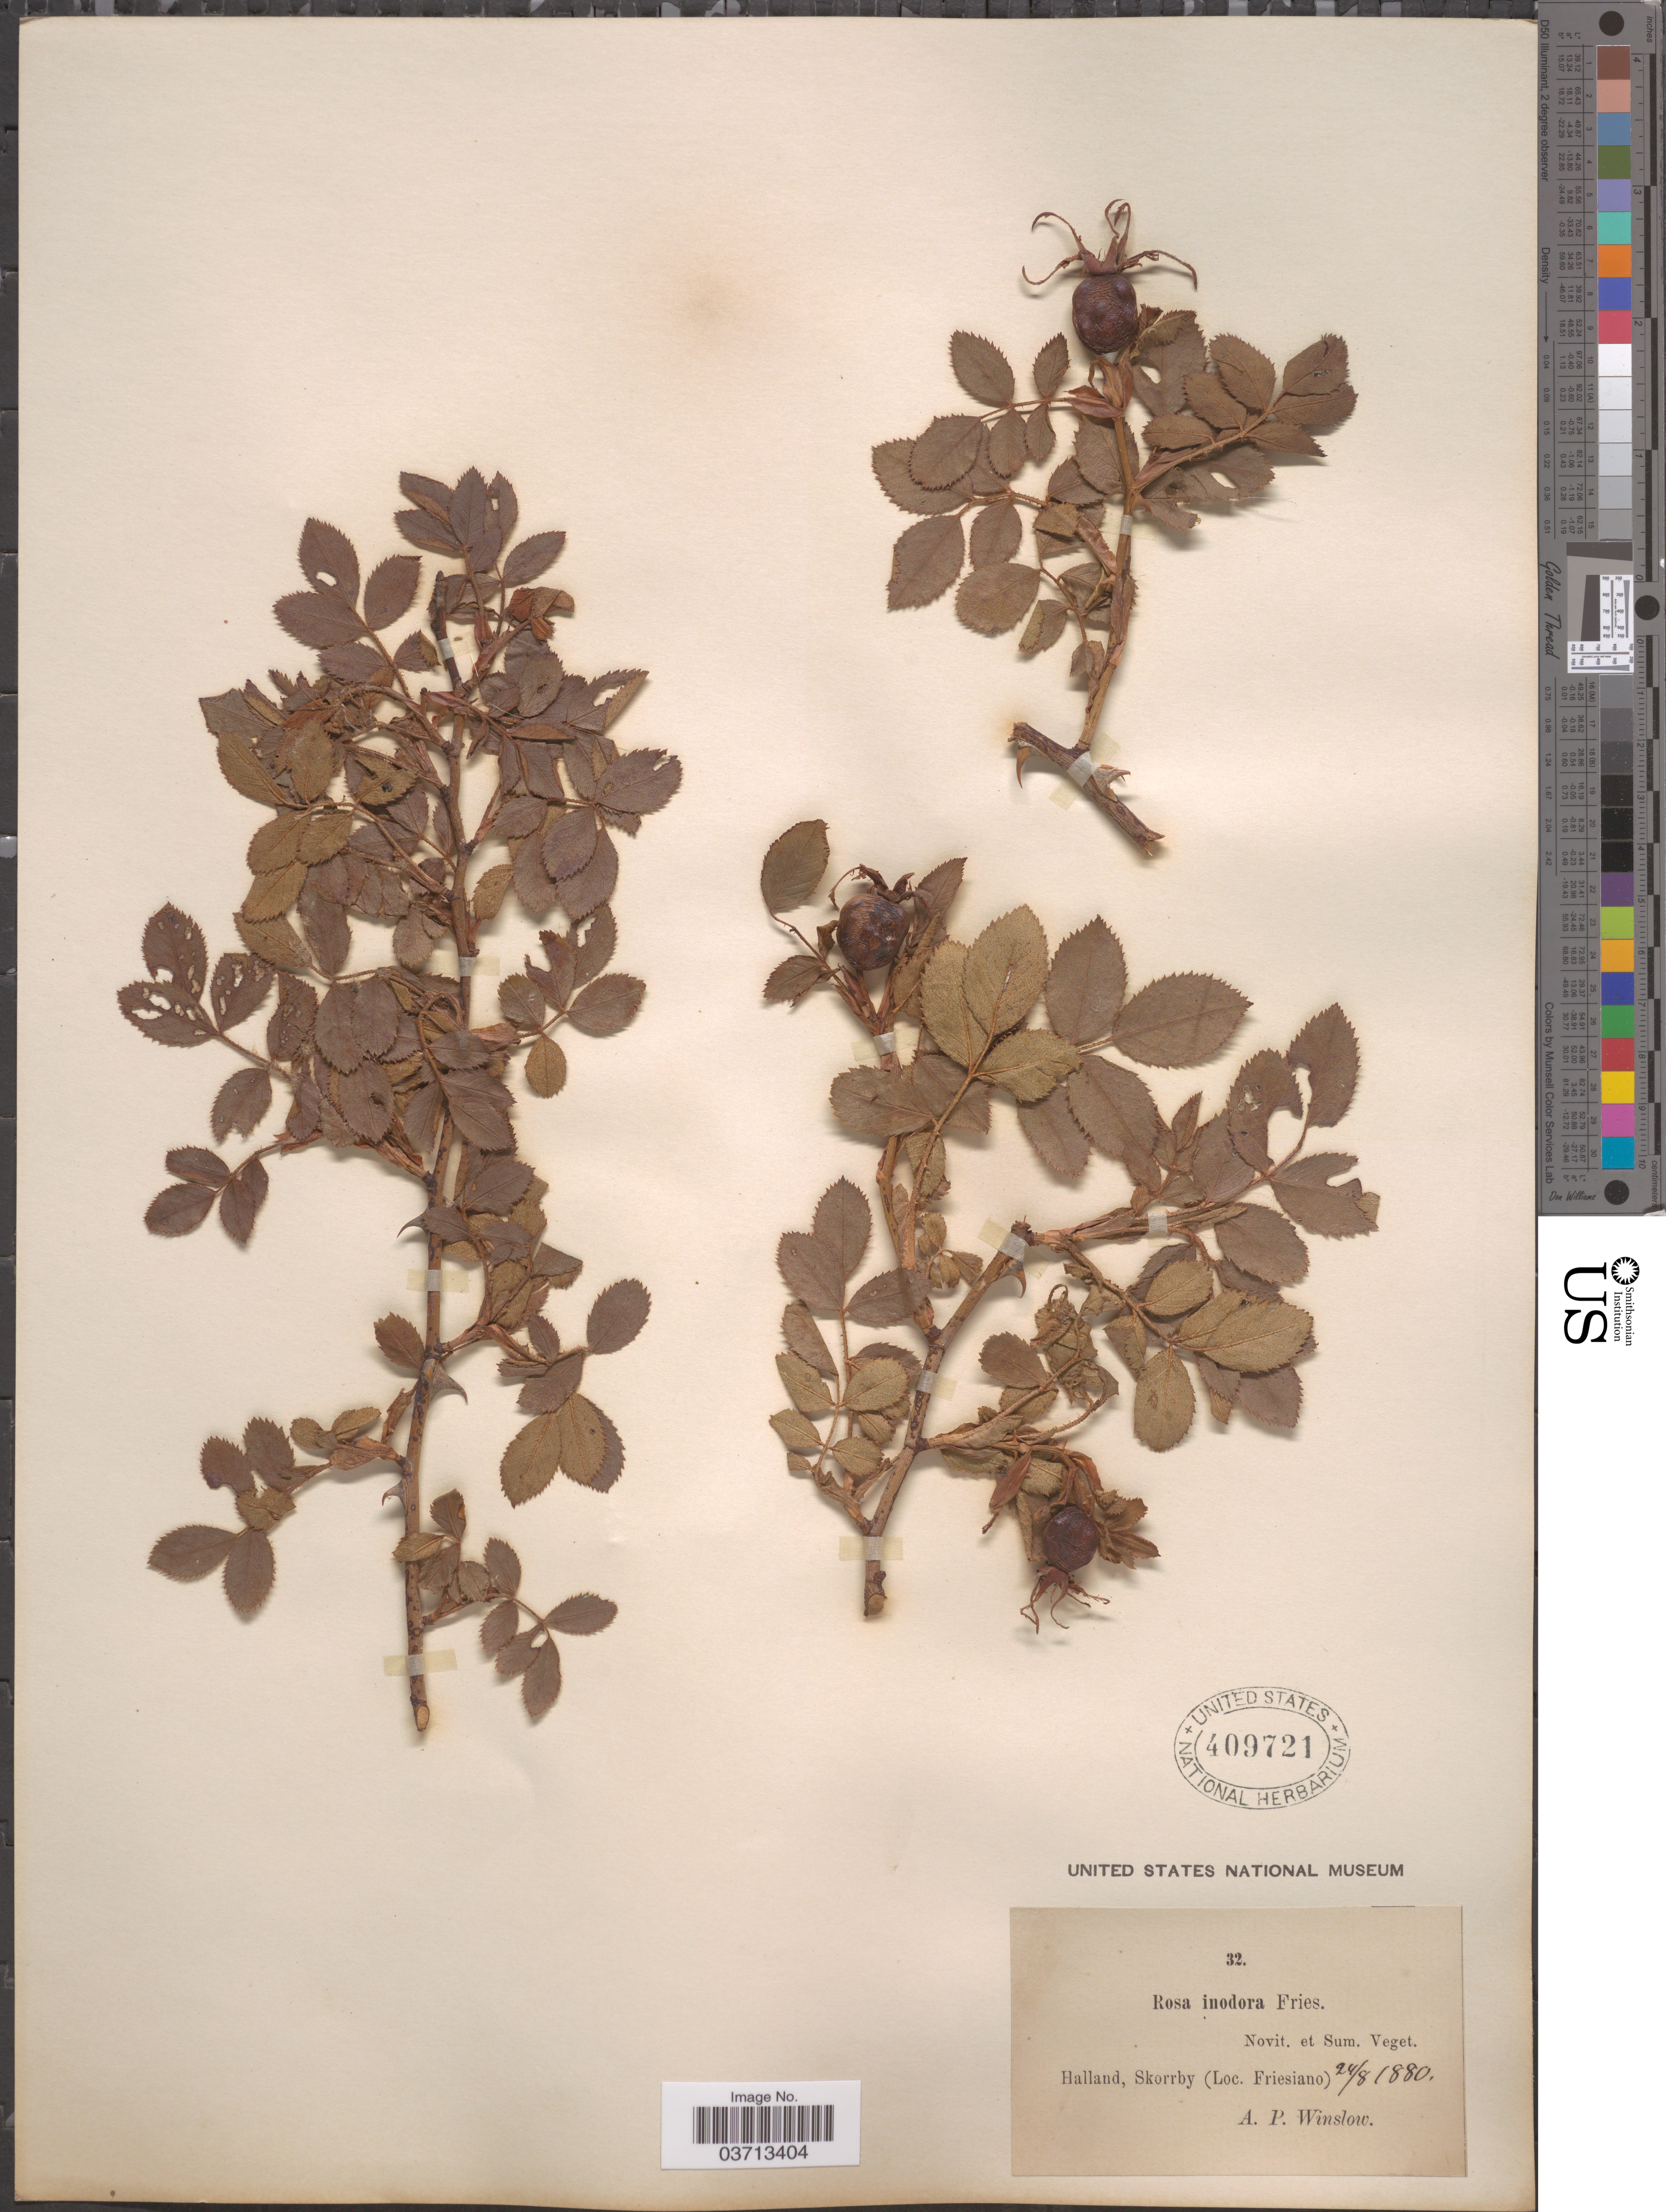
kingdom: Plantae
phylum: Tracheophyta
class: Magnoliopsida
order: Rosales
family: Rosaceae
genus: Rosa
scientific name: Rosa inodora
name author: Fr. a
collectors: A. Winslow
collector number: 32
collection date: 1880-08-24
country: Sweden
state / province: Halland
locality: Halland, Skorrby (Loc. Friesiano).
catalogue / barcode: US 409721